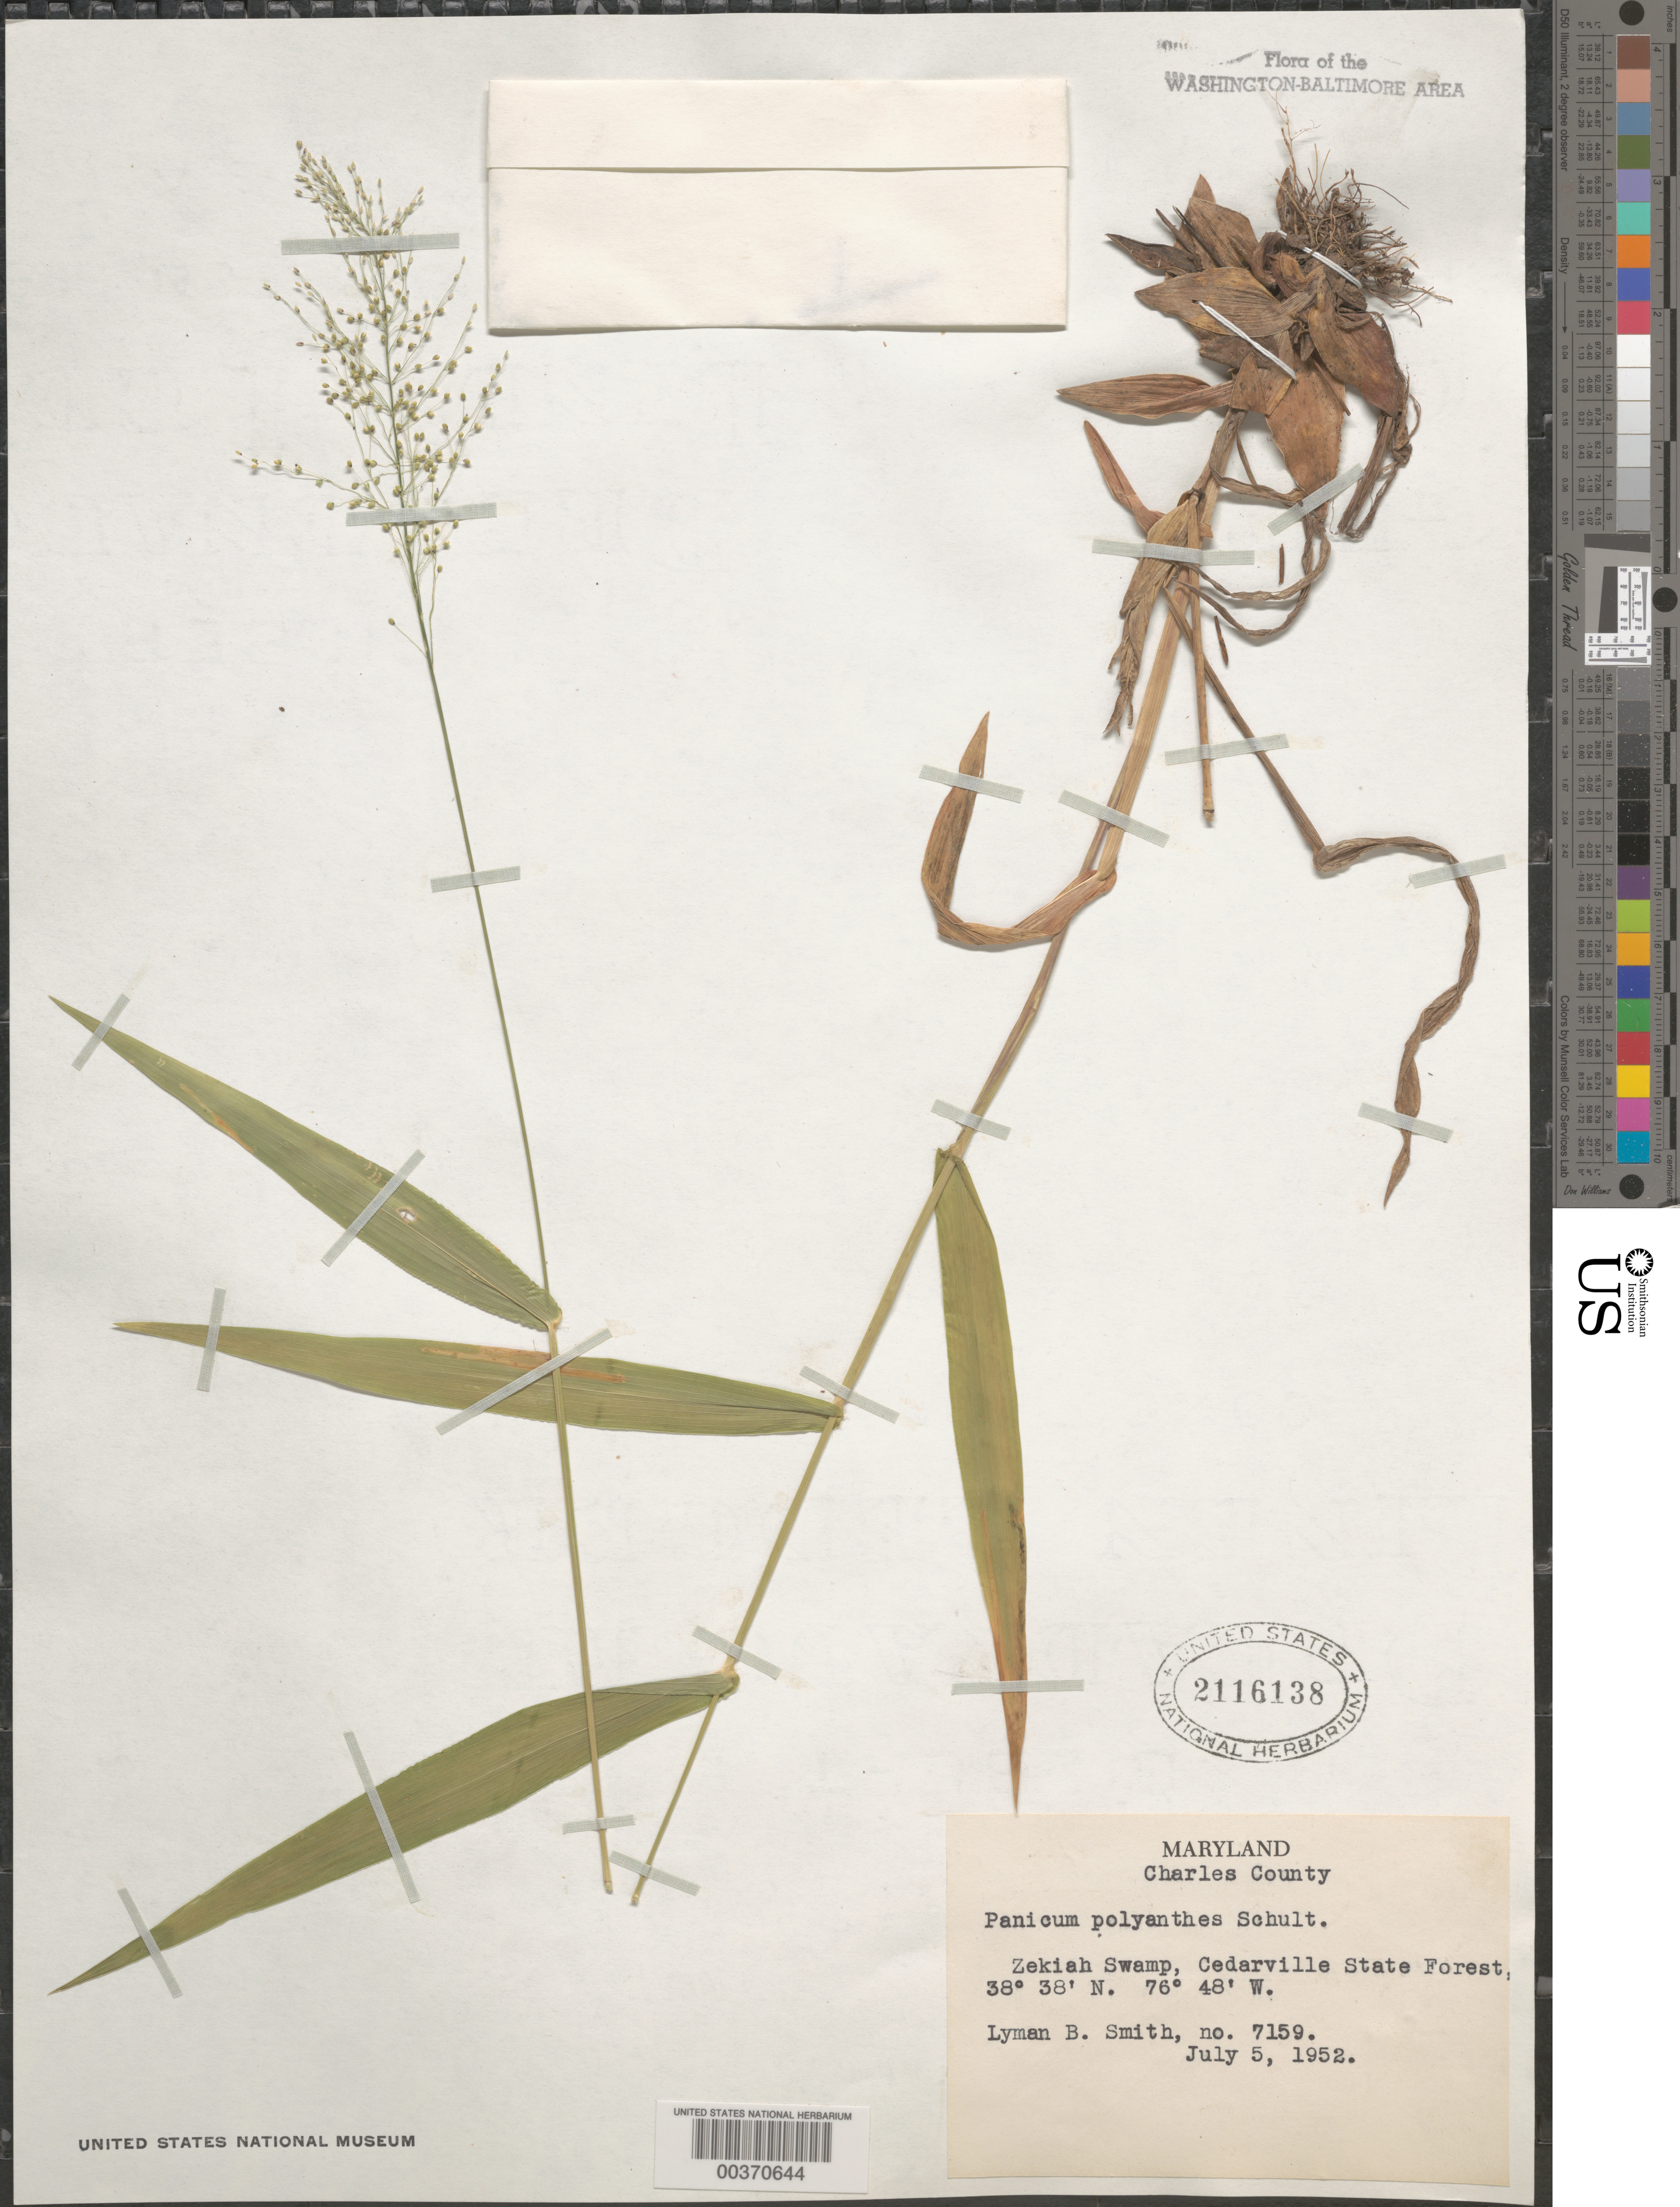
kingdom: Plantae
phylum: Tracheophyta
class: Liliopsida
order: Poales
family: Poaceae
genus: Dichanthelium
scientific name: Dichanthelium sphaerocarpon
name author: (Elliott) Gould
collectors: L. Smith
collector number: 7159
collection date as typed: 05 Jul 1952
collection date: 1952-07-05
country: United States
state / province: Maryland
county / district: Charles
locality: Zekiah swamp, Cedarville State Forest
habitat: Swamp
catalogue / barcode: US 2116138